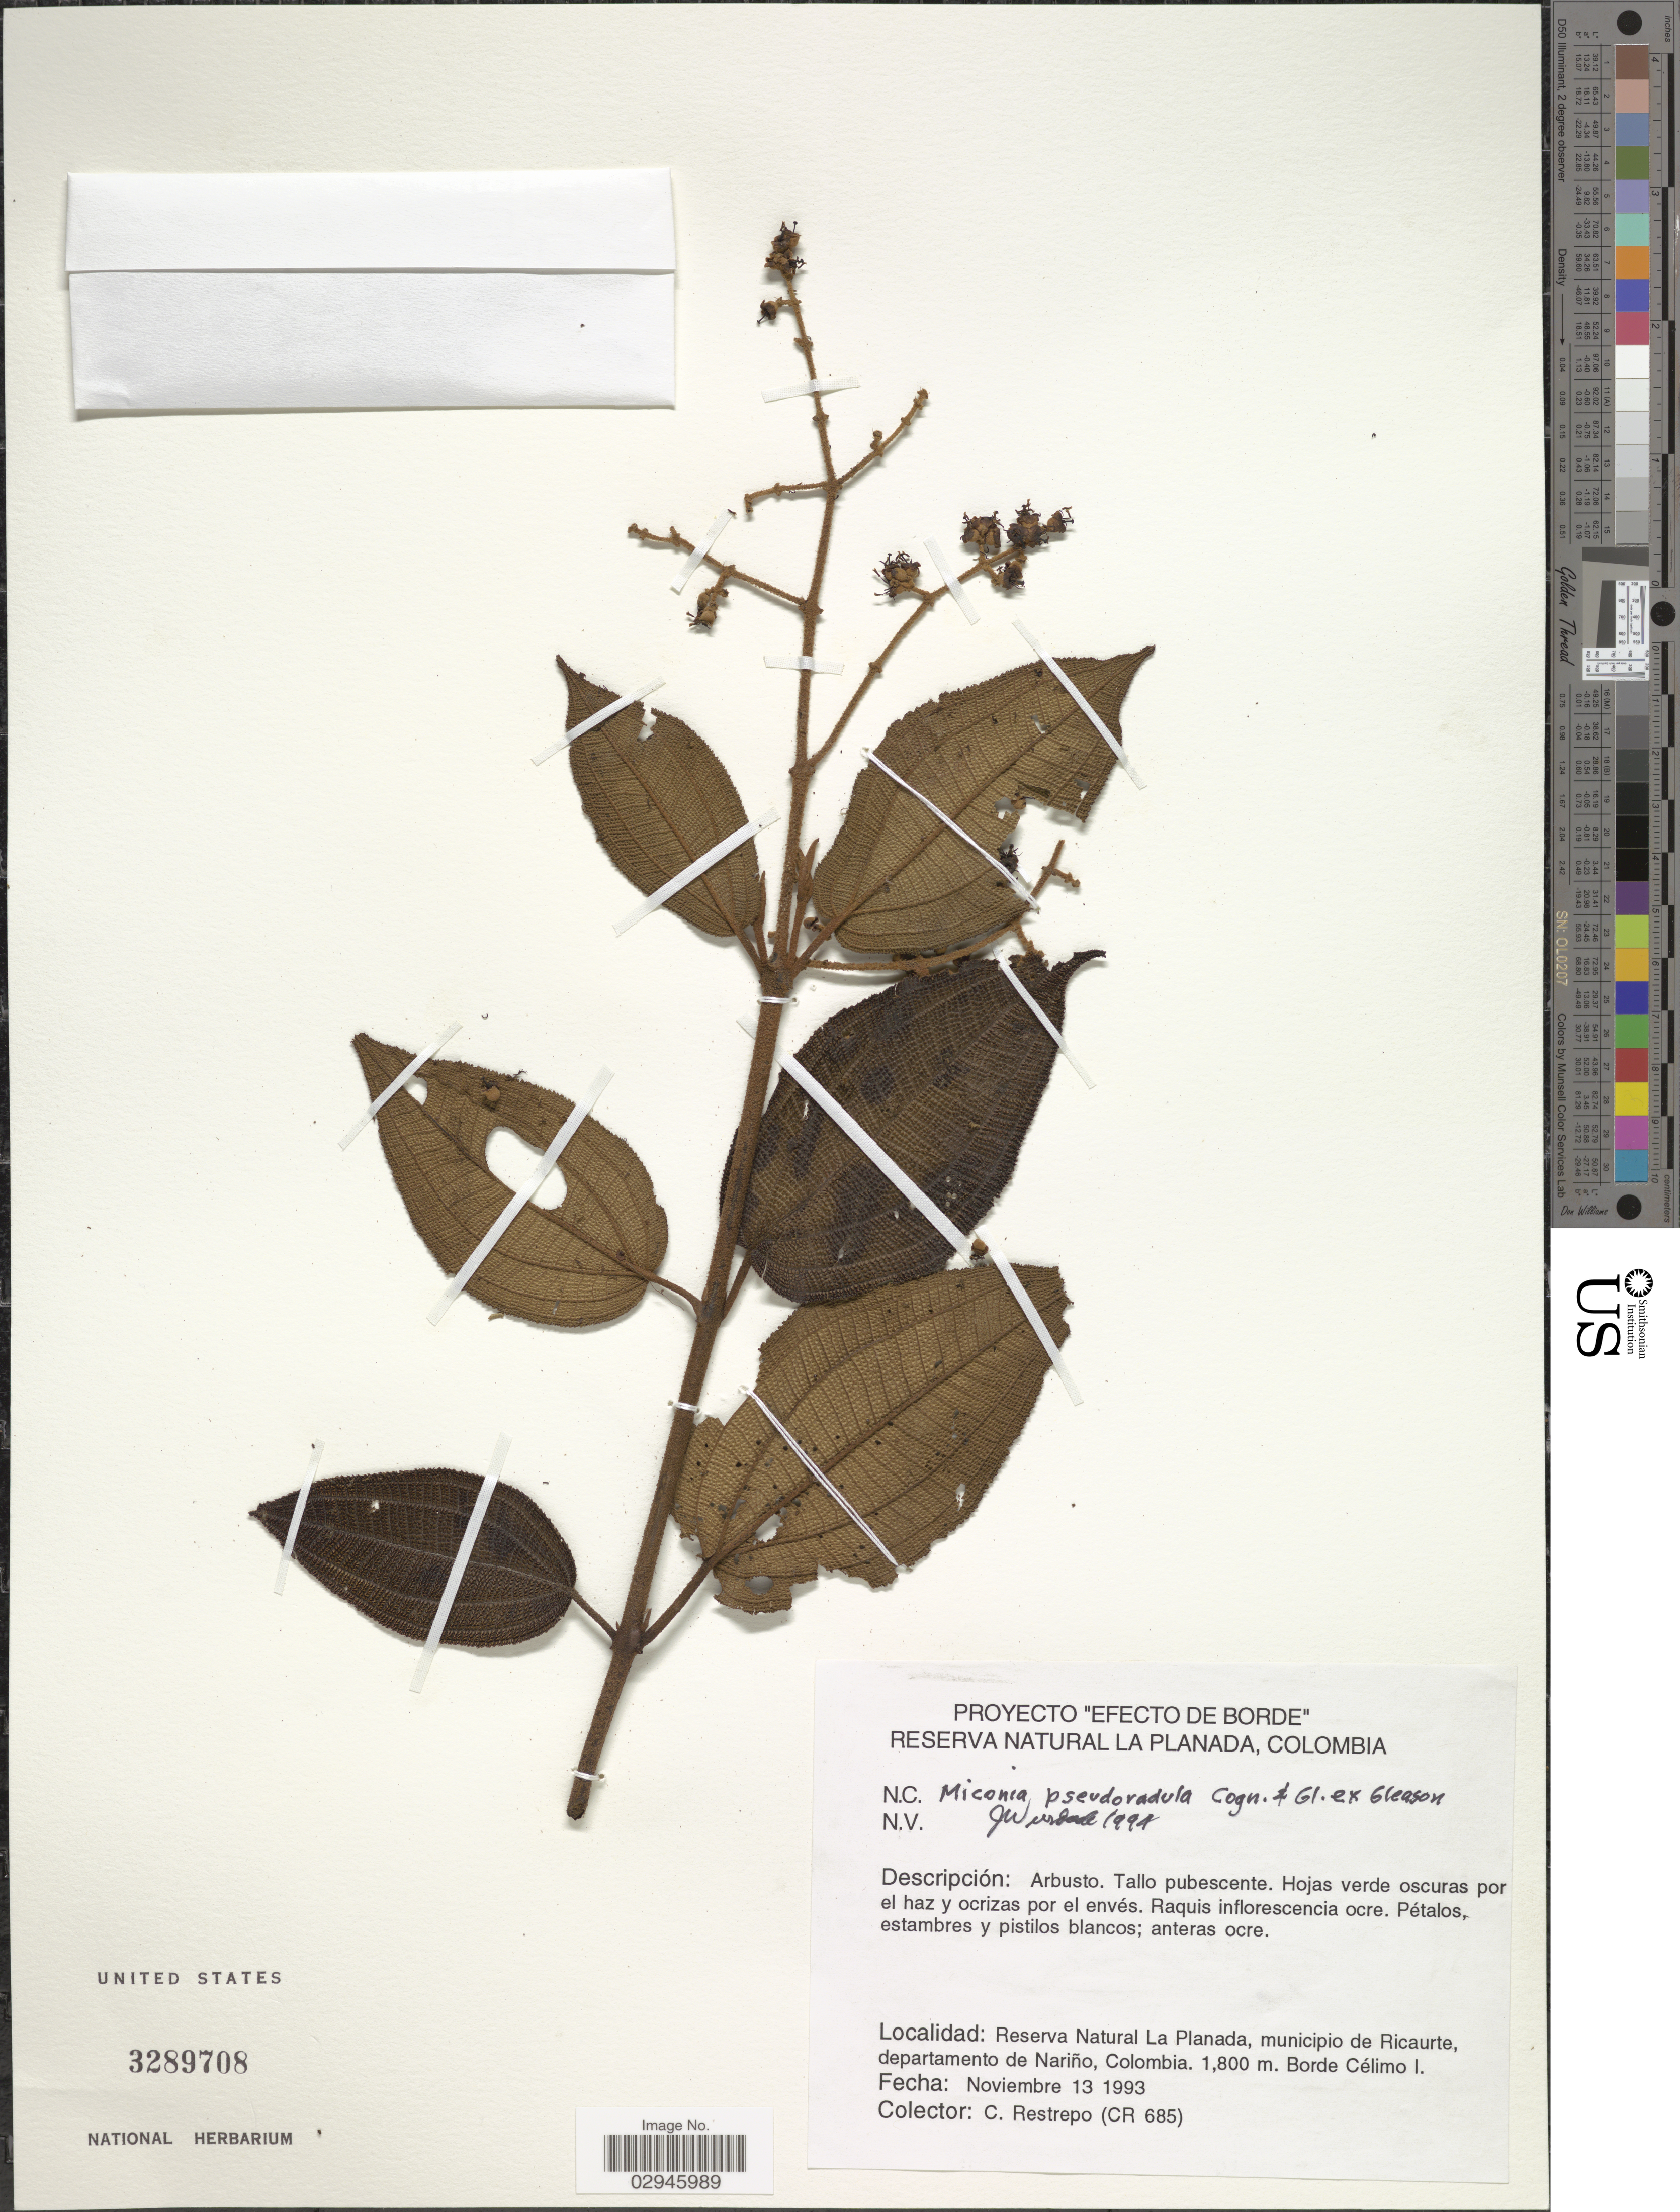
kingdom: Plantae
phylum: Tracheophyta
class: Magnoliopsida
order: Myrtales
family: Melastomataceae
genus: Miconia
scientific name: Miconia pseudoradula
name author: Cogn. & Gleason ex Gleason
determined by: Wurdack, John J., (US), US (UNITED STATES)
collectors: C. Restrepo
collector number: CR 685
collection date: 1993-11-13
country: Colombia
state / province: Nariño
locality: Reserva Natural La Planada, municipio de Ricaurte, departamento de Nariño. Borde Célimo I.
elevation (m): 1800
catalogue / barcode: US 3289708